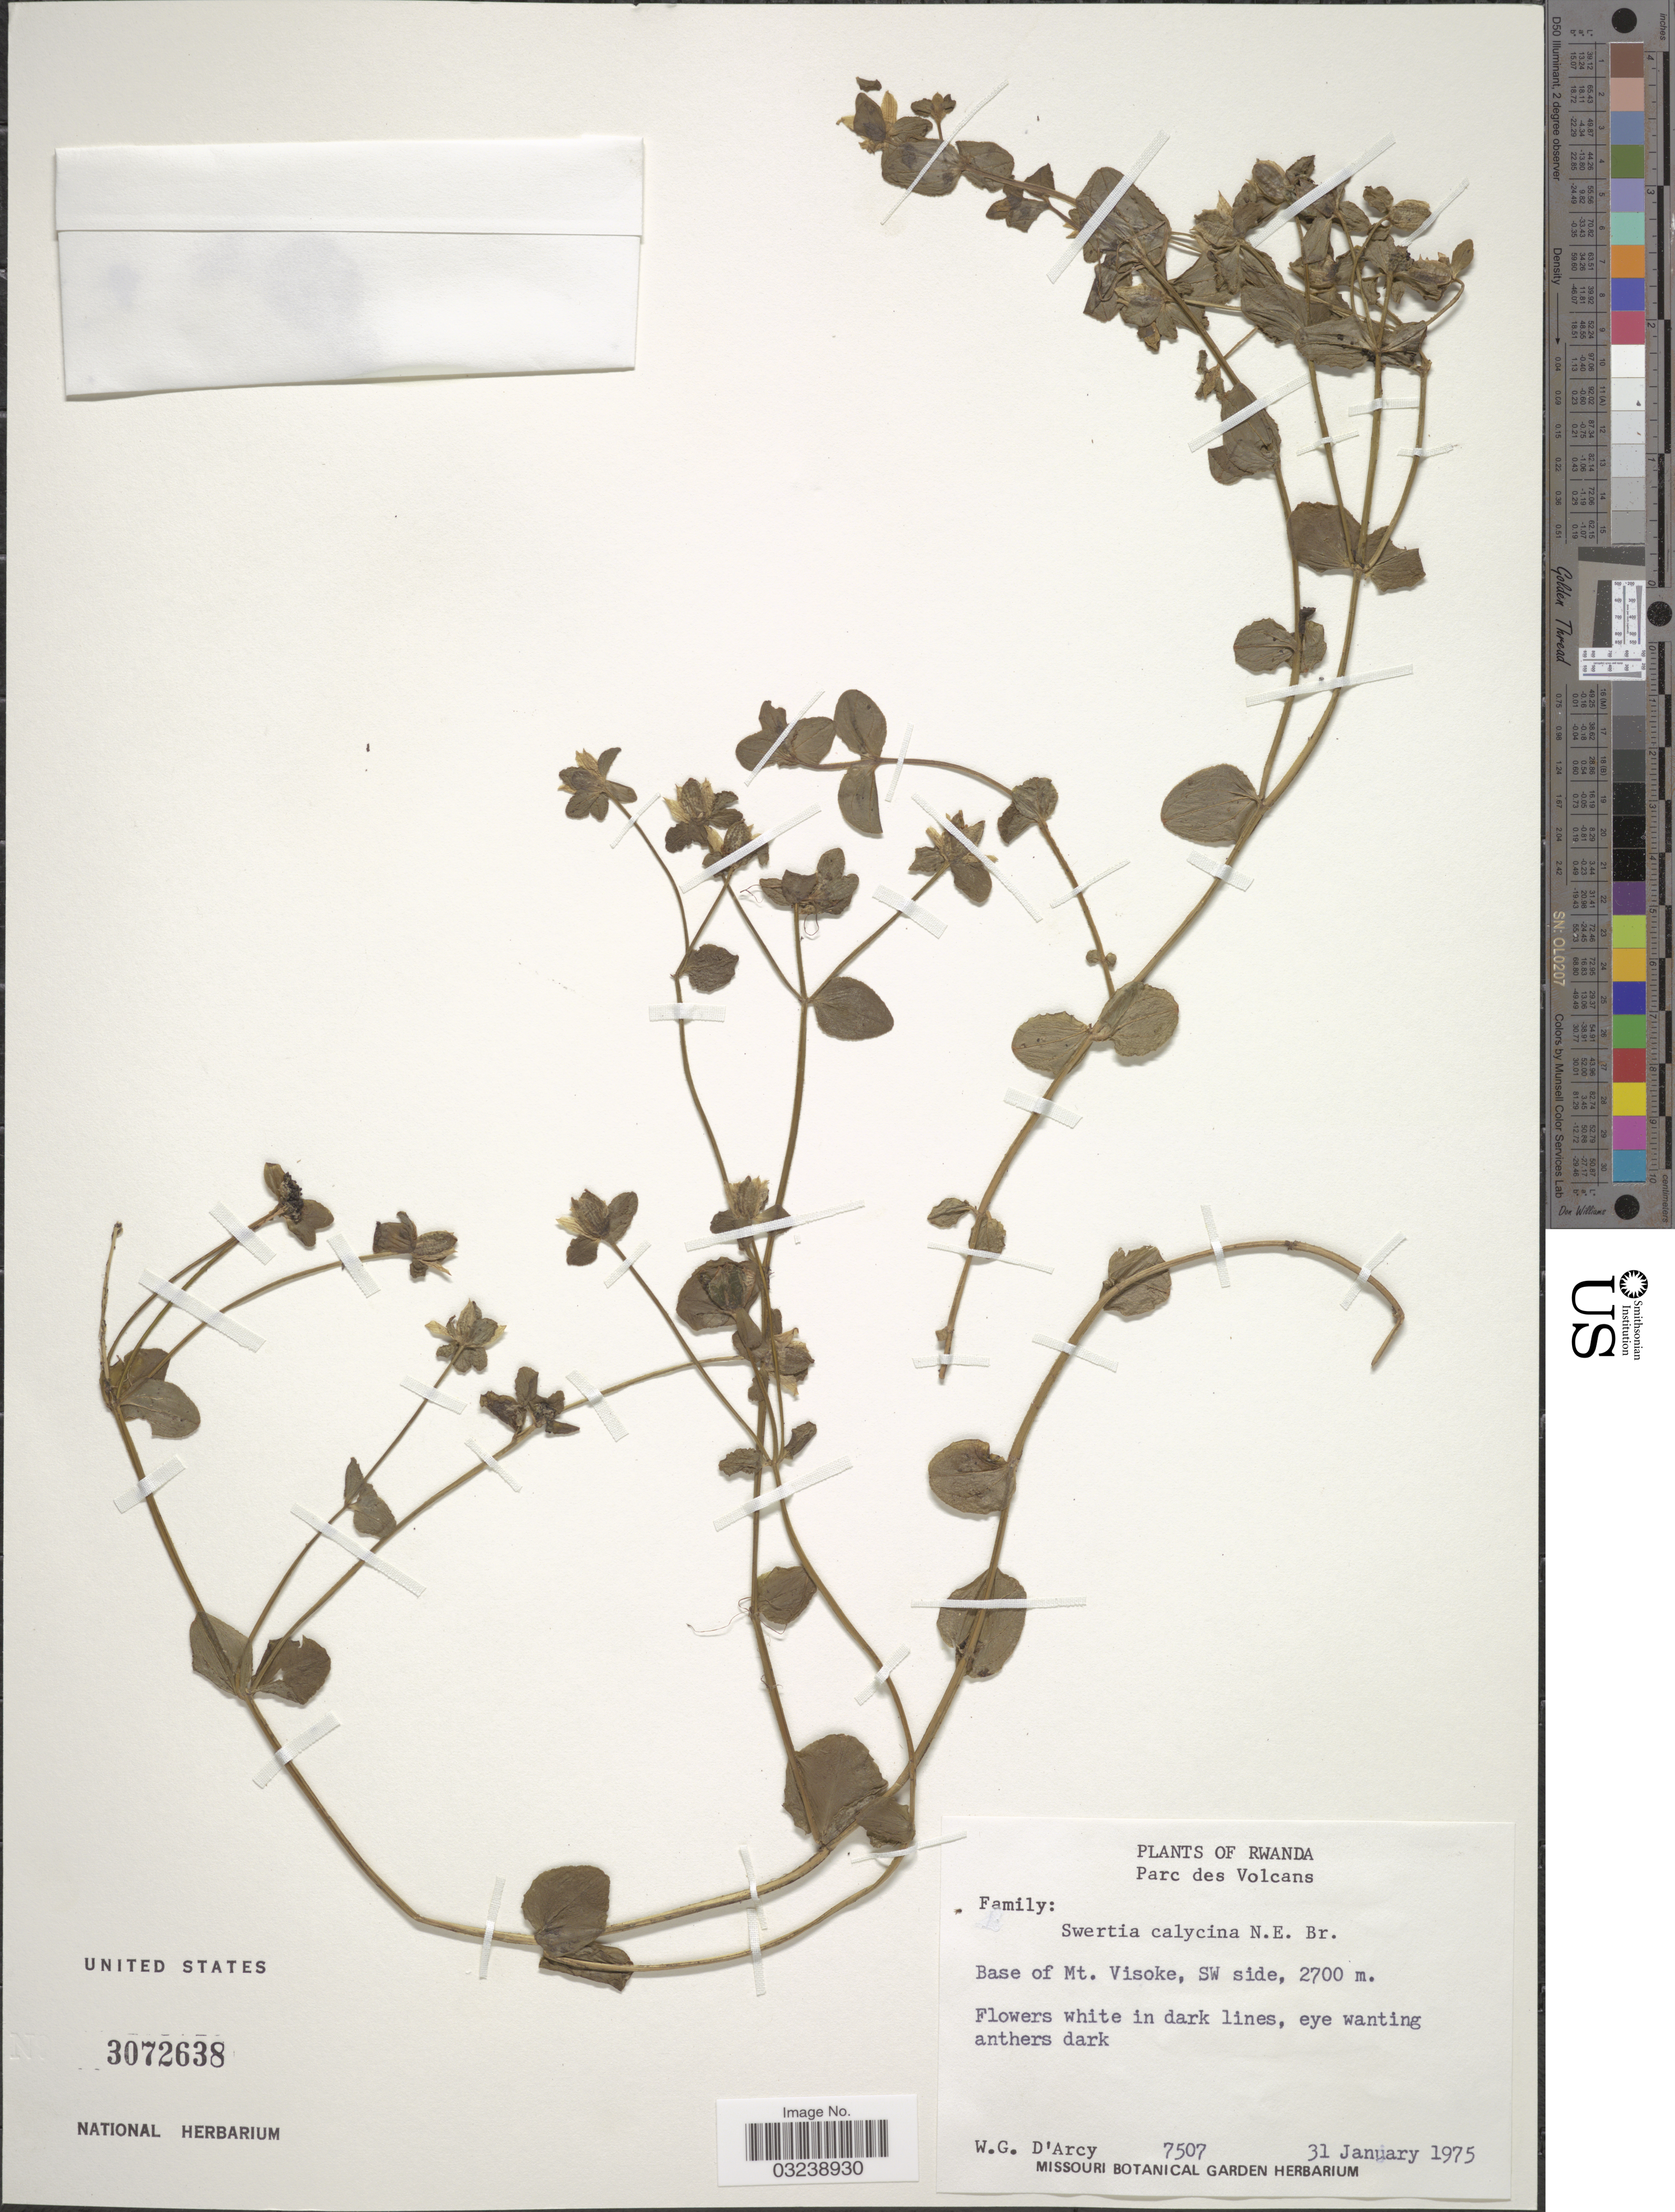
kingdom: Plantae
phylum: Tracheophyta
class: Magnoliopsida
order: Gentianales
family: Gentianaceae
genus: Swertia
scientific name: Swertia calycina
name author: Franch.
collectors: W. G. D'Arcy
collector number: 7507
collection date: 1975-01-31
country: Rwanda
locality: Parc des Volcans. Base of Mt. Visoke, SW side.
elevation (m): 2700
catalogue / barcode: US 3072638